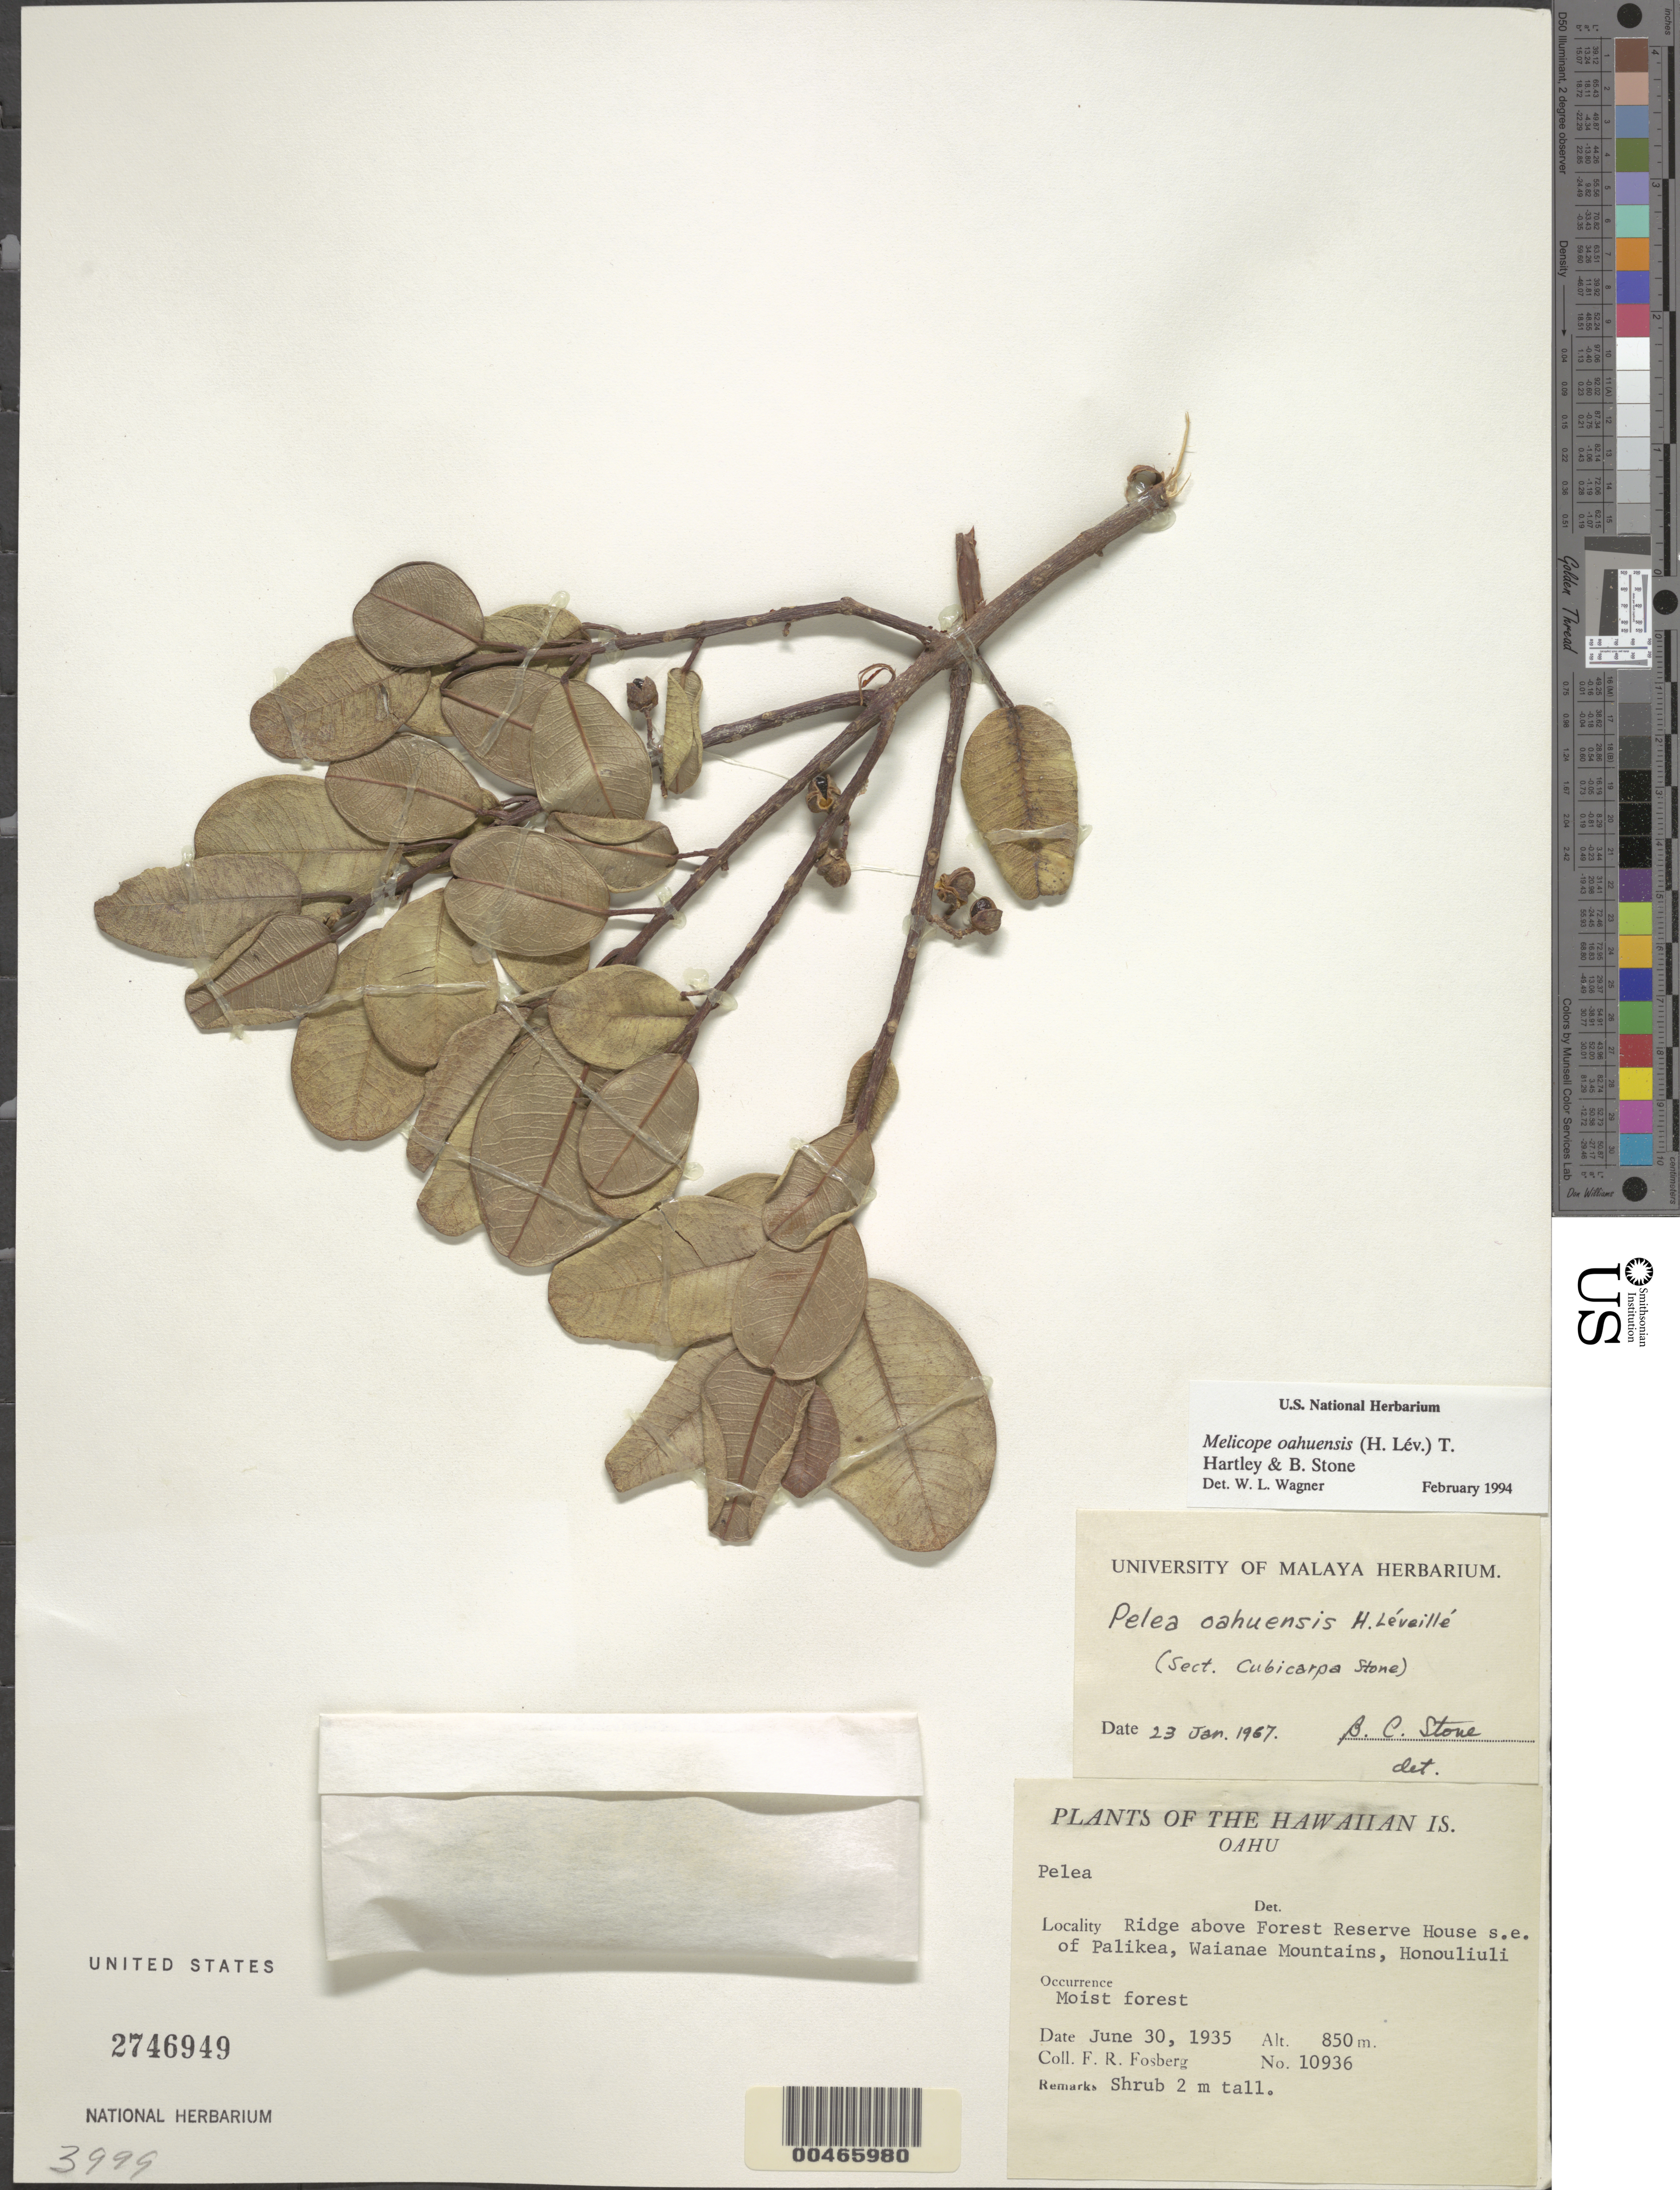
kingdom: Plantae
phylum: Tracheophyta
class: Magnoliopsida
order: Sapindales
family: Rutaceae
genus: Melicope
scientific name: Melicope oahuensis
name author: (H. Lév.) T.G. Hartley & B.C. Stone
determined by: Wagner, W. L., (BOT), Smithsonian Institution - National Museum of Natural History (UNITED STATES)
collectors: F. R. Fosberg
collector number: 10936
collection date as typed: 30 Jun 1935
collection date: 1935-06-30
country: United States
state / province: Hawaii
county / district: Honolulu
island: Oahu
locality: Ridge above Forest Reserve House SE of Palikea, Waianae Mountains, Honouliuli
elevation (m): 850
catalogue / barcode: US 2746949